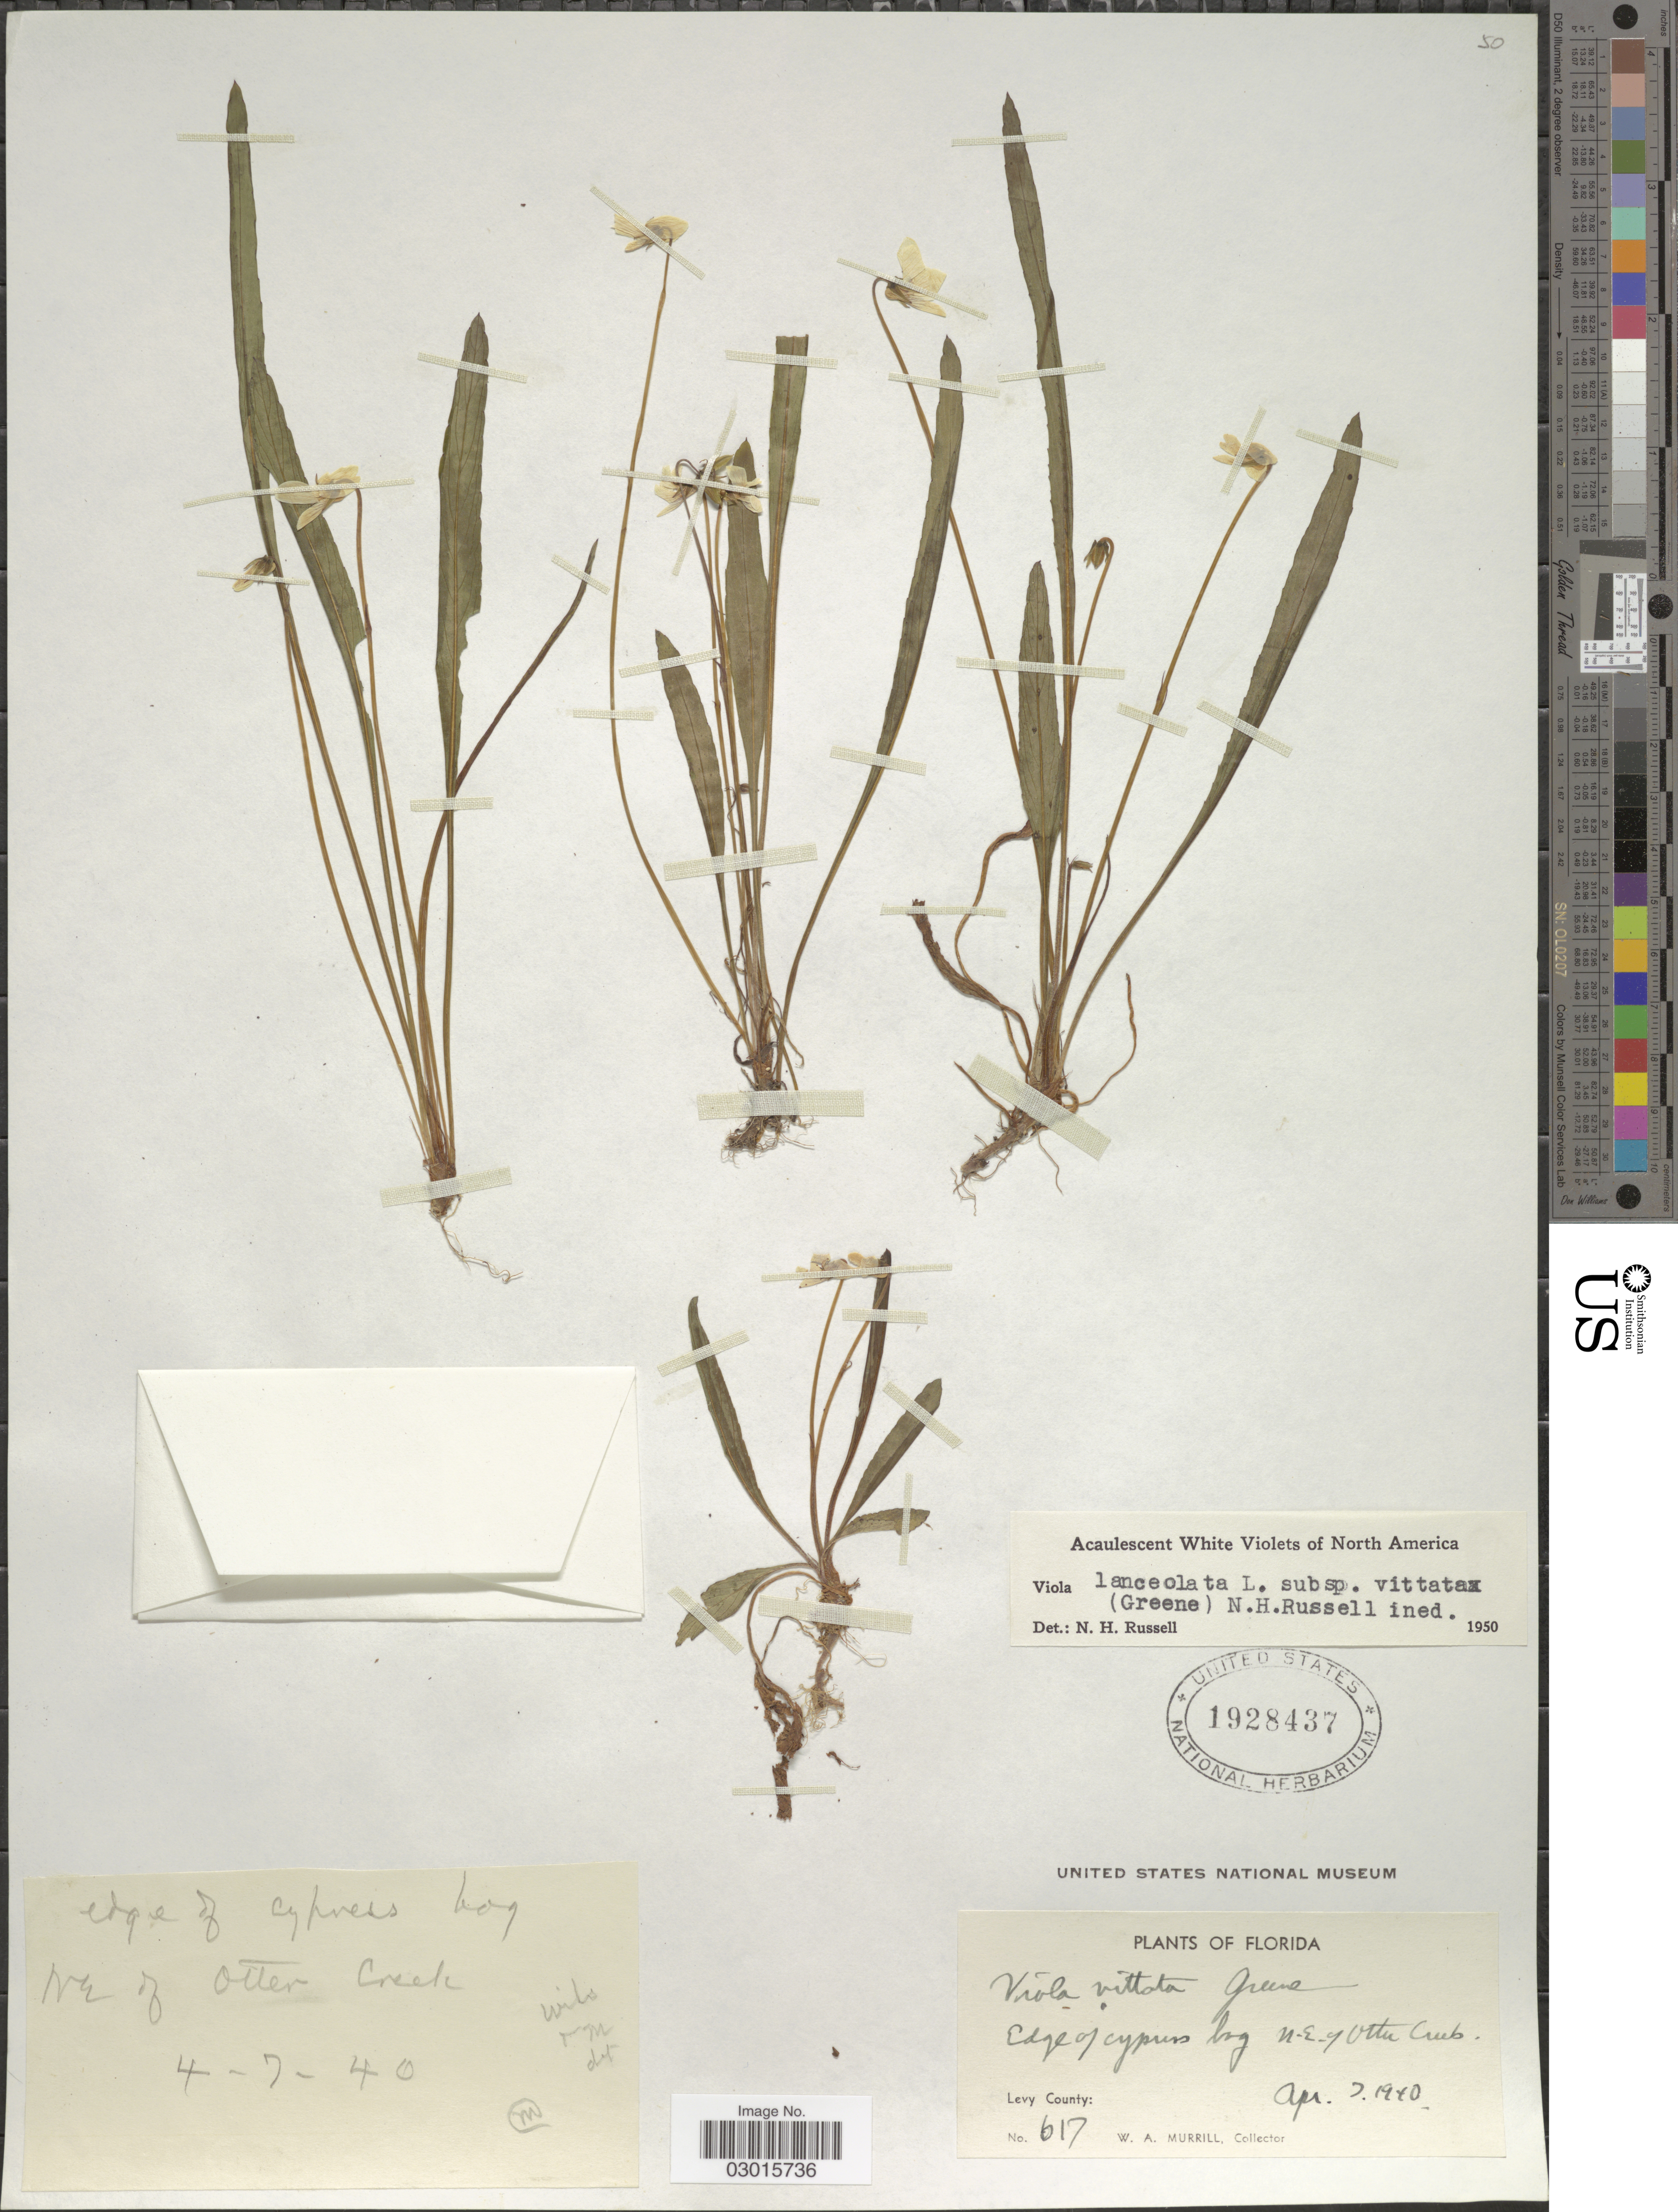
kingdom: Plantae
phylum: Tracheophyta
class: Magnoliopsida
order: Malpighiales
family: Violaceae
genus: Viola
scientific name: Viola lanceolata subsp. vittata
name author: (Greene) N. H. Russell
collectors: W. A. Murrill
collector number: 617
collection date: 1940-04-07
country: United States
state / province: Florida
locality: Edge of cypress bog N-E-of Otter Creek. Levy County.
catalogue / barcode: US 1928437